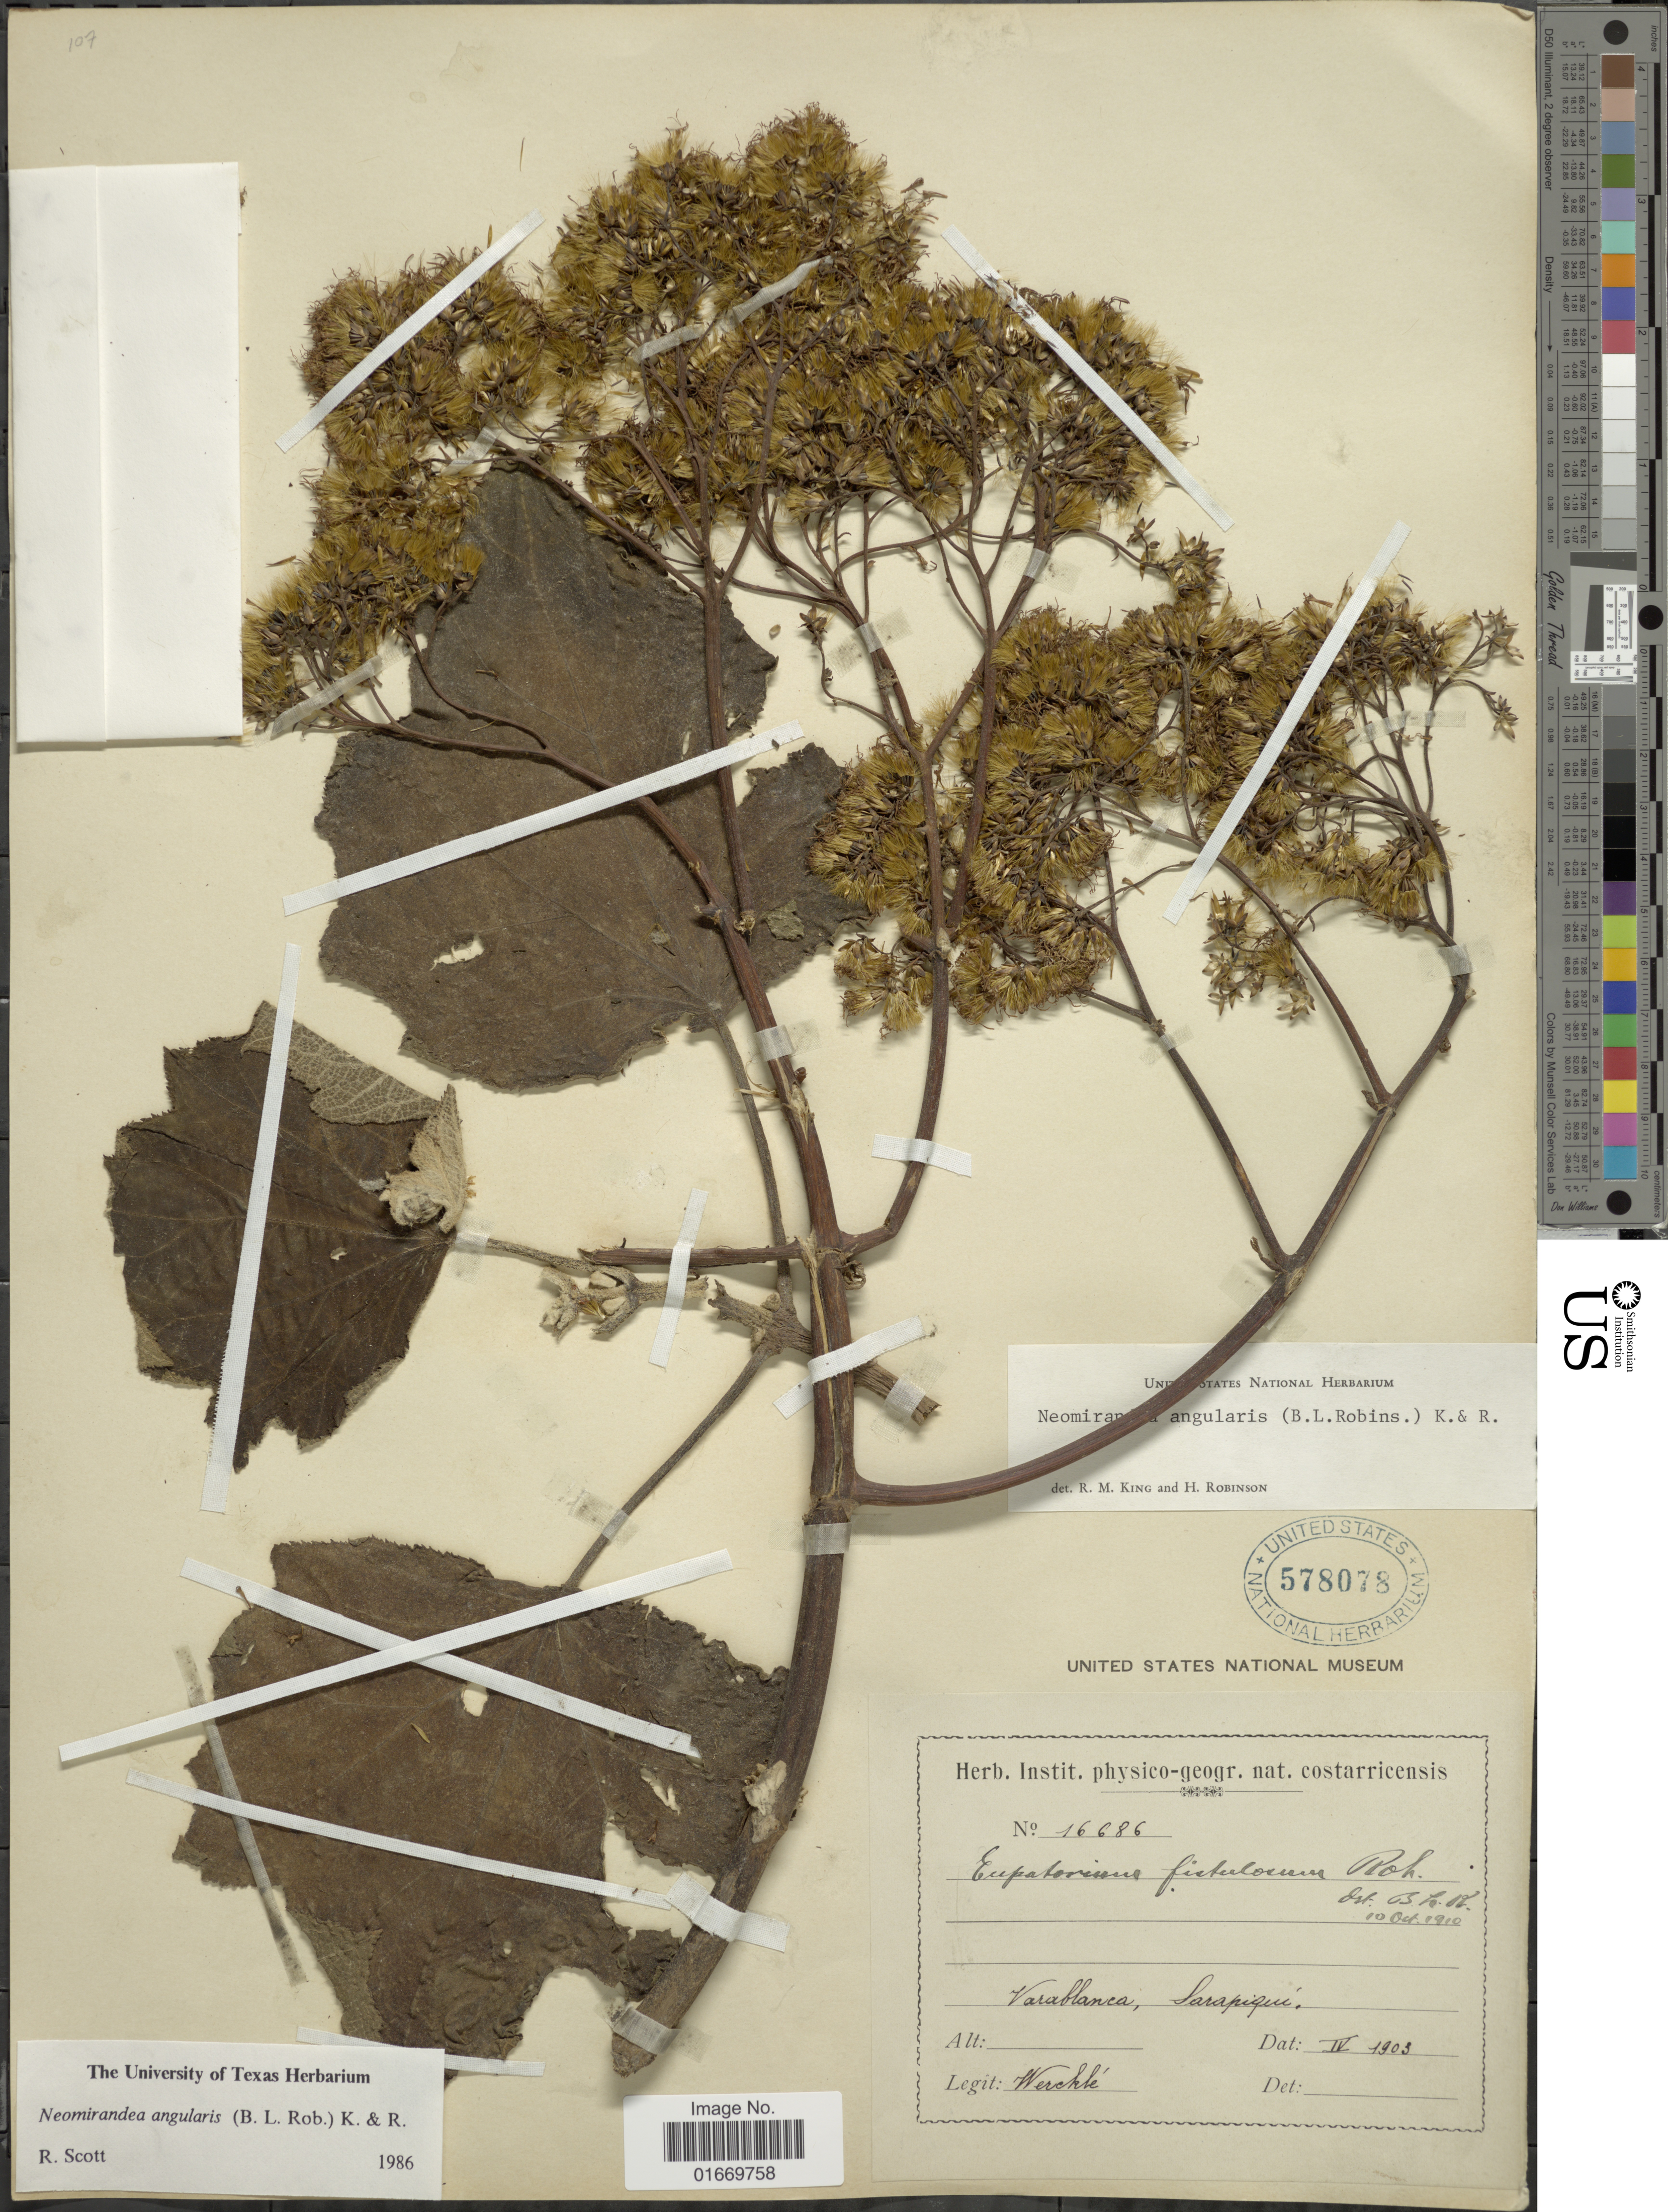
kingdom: Plantae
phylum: Tracheophyta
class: Magnoliopsida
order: Asterales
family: Asteraceae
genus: Neomirandea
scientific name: Neomirandea angularis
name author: (B.L. Rob.) R.M. King & H. Rob.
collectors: Werckle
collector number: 16686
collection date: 1903-04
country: Costa Rica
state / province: Heredia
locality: Varablanca, Sarapiquí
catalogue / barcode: US 578078